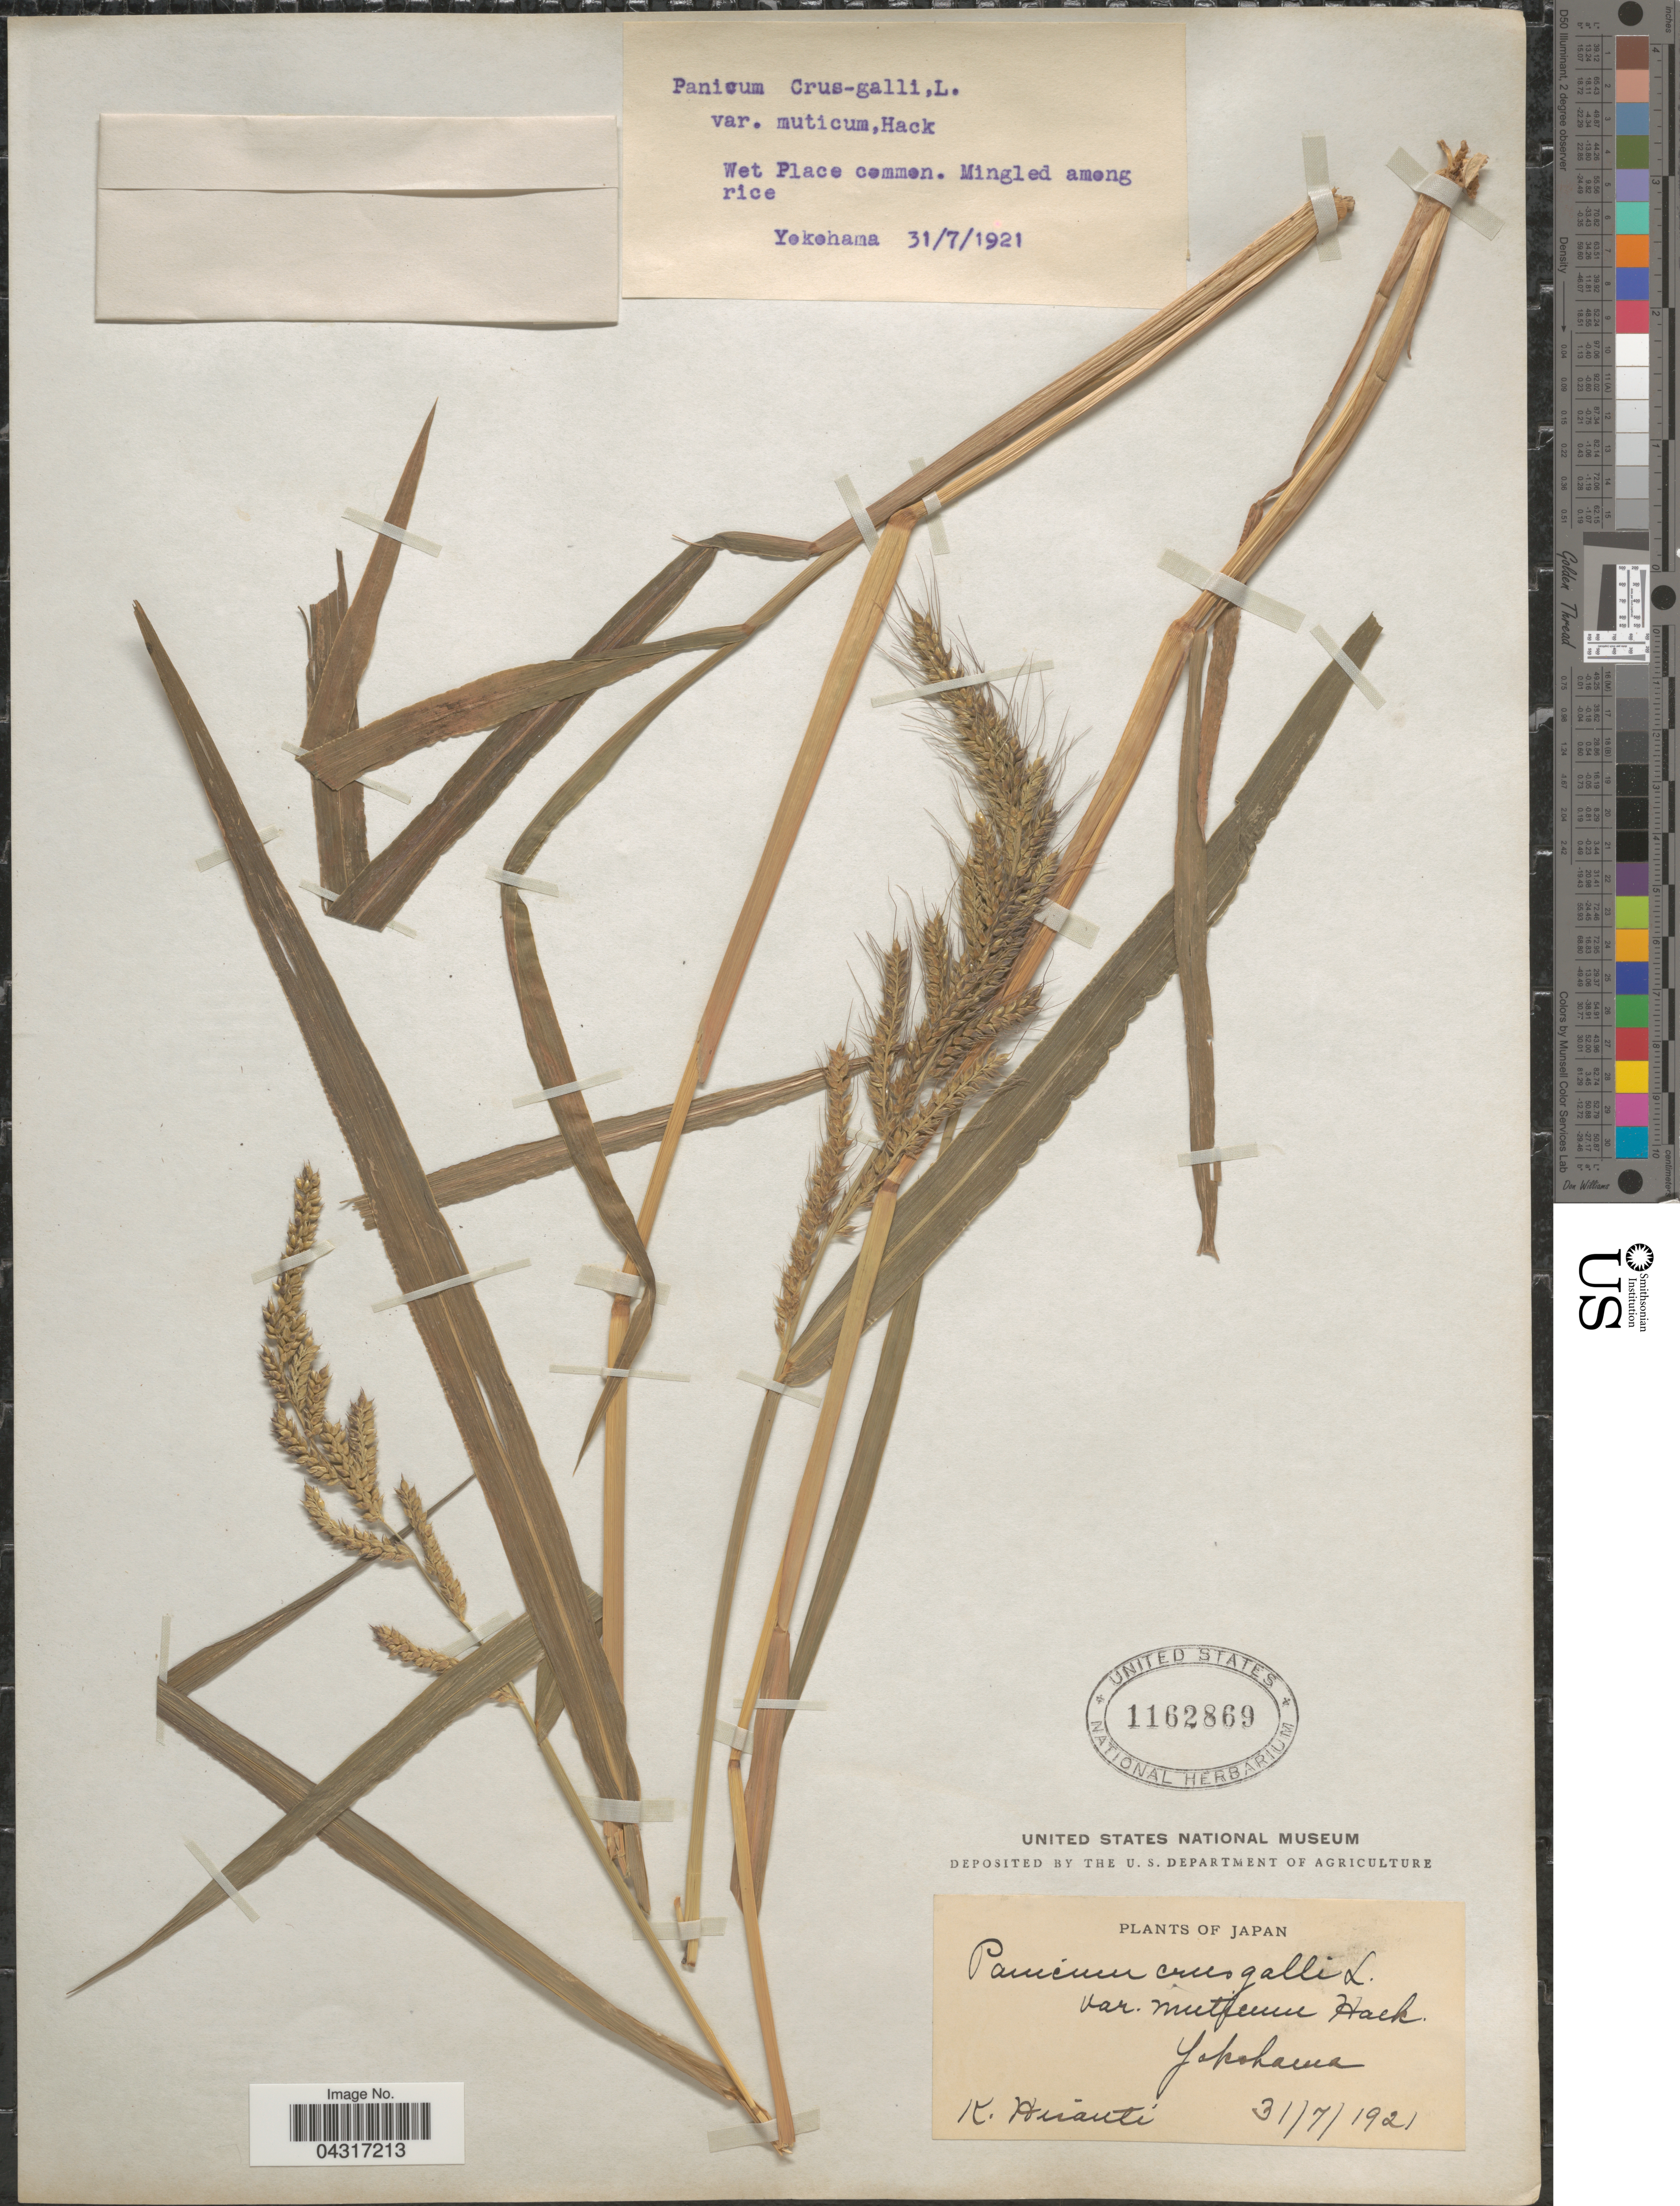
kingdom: Plantae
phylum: Tracheophyta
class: Liliopsida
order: Poales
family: Poaceae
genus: Echinochloa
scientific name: Echinochloa crus-galli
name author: (L.) P. Beauv.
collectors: K. Hisauti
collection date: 1921-07-31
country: Japan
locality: Yokohama.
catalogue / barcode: US 1162869